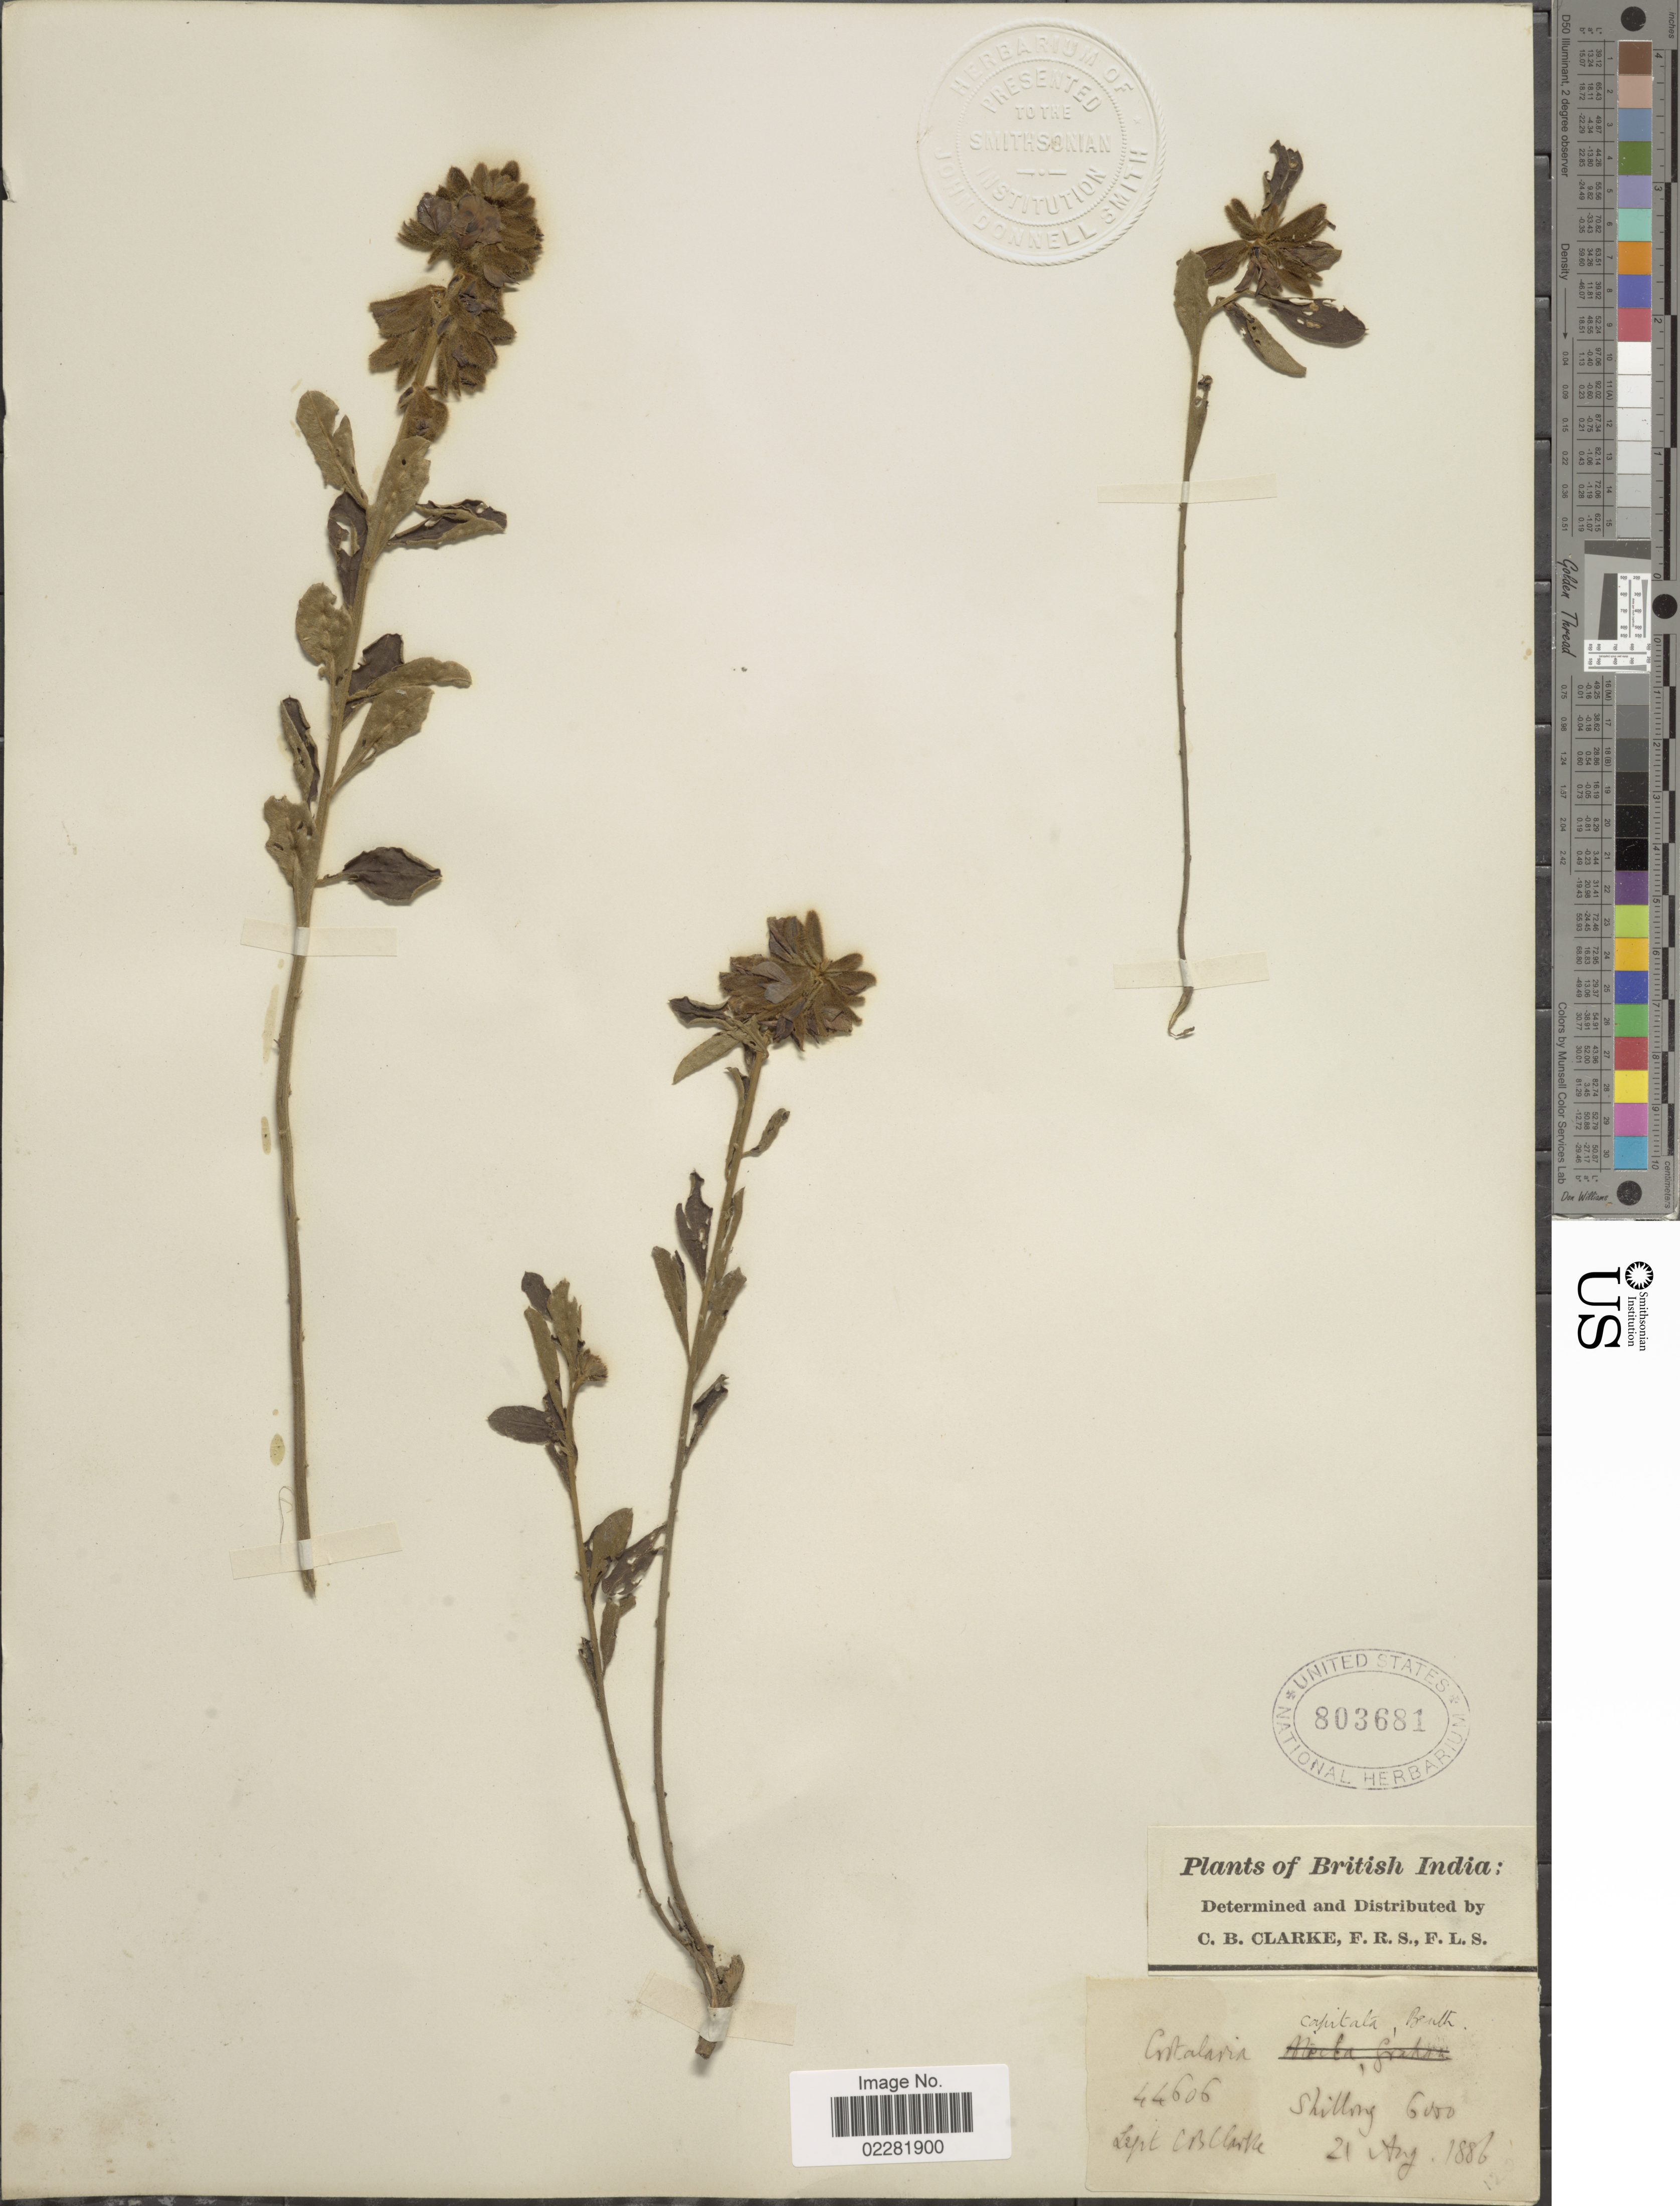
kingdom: Plantae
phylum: Tracheophyta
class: Magnoliopsida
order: Fabales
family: Fabaceae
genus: Crotalaria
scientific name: Crotalaria capitata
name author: Benth. ex Lam.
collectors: C. B. Clarke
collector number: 44606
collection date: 1886-08-21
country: India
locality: British India. Shillong.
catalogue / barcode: US 803681